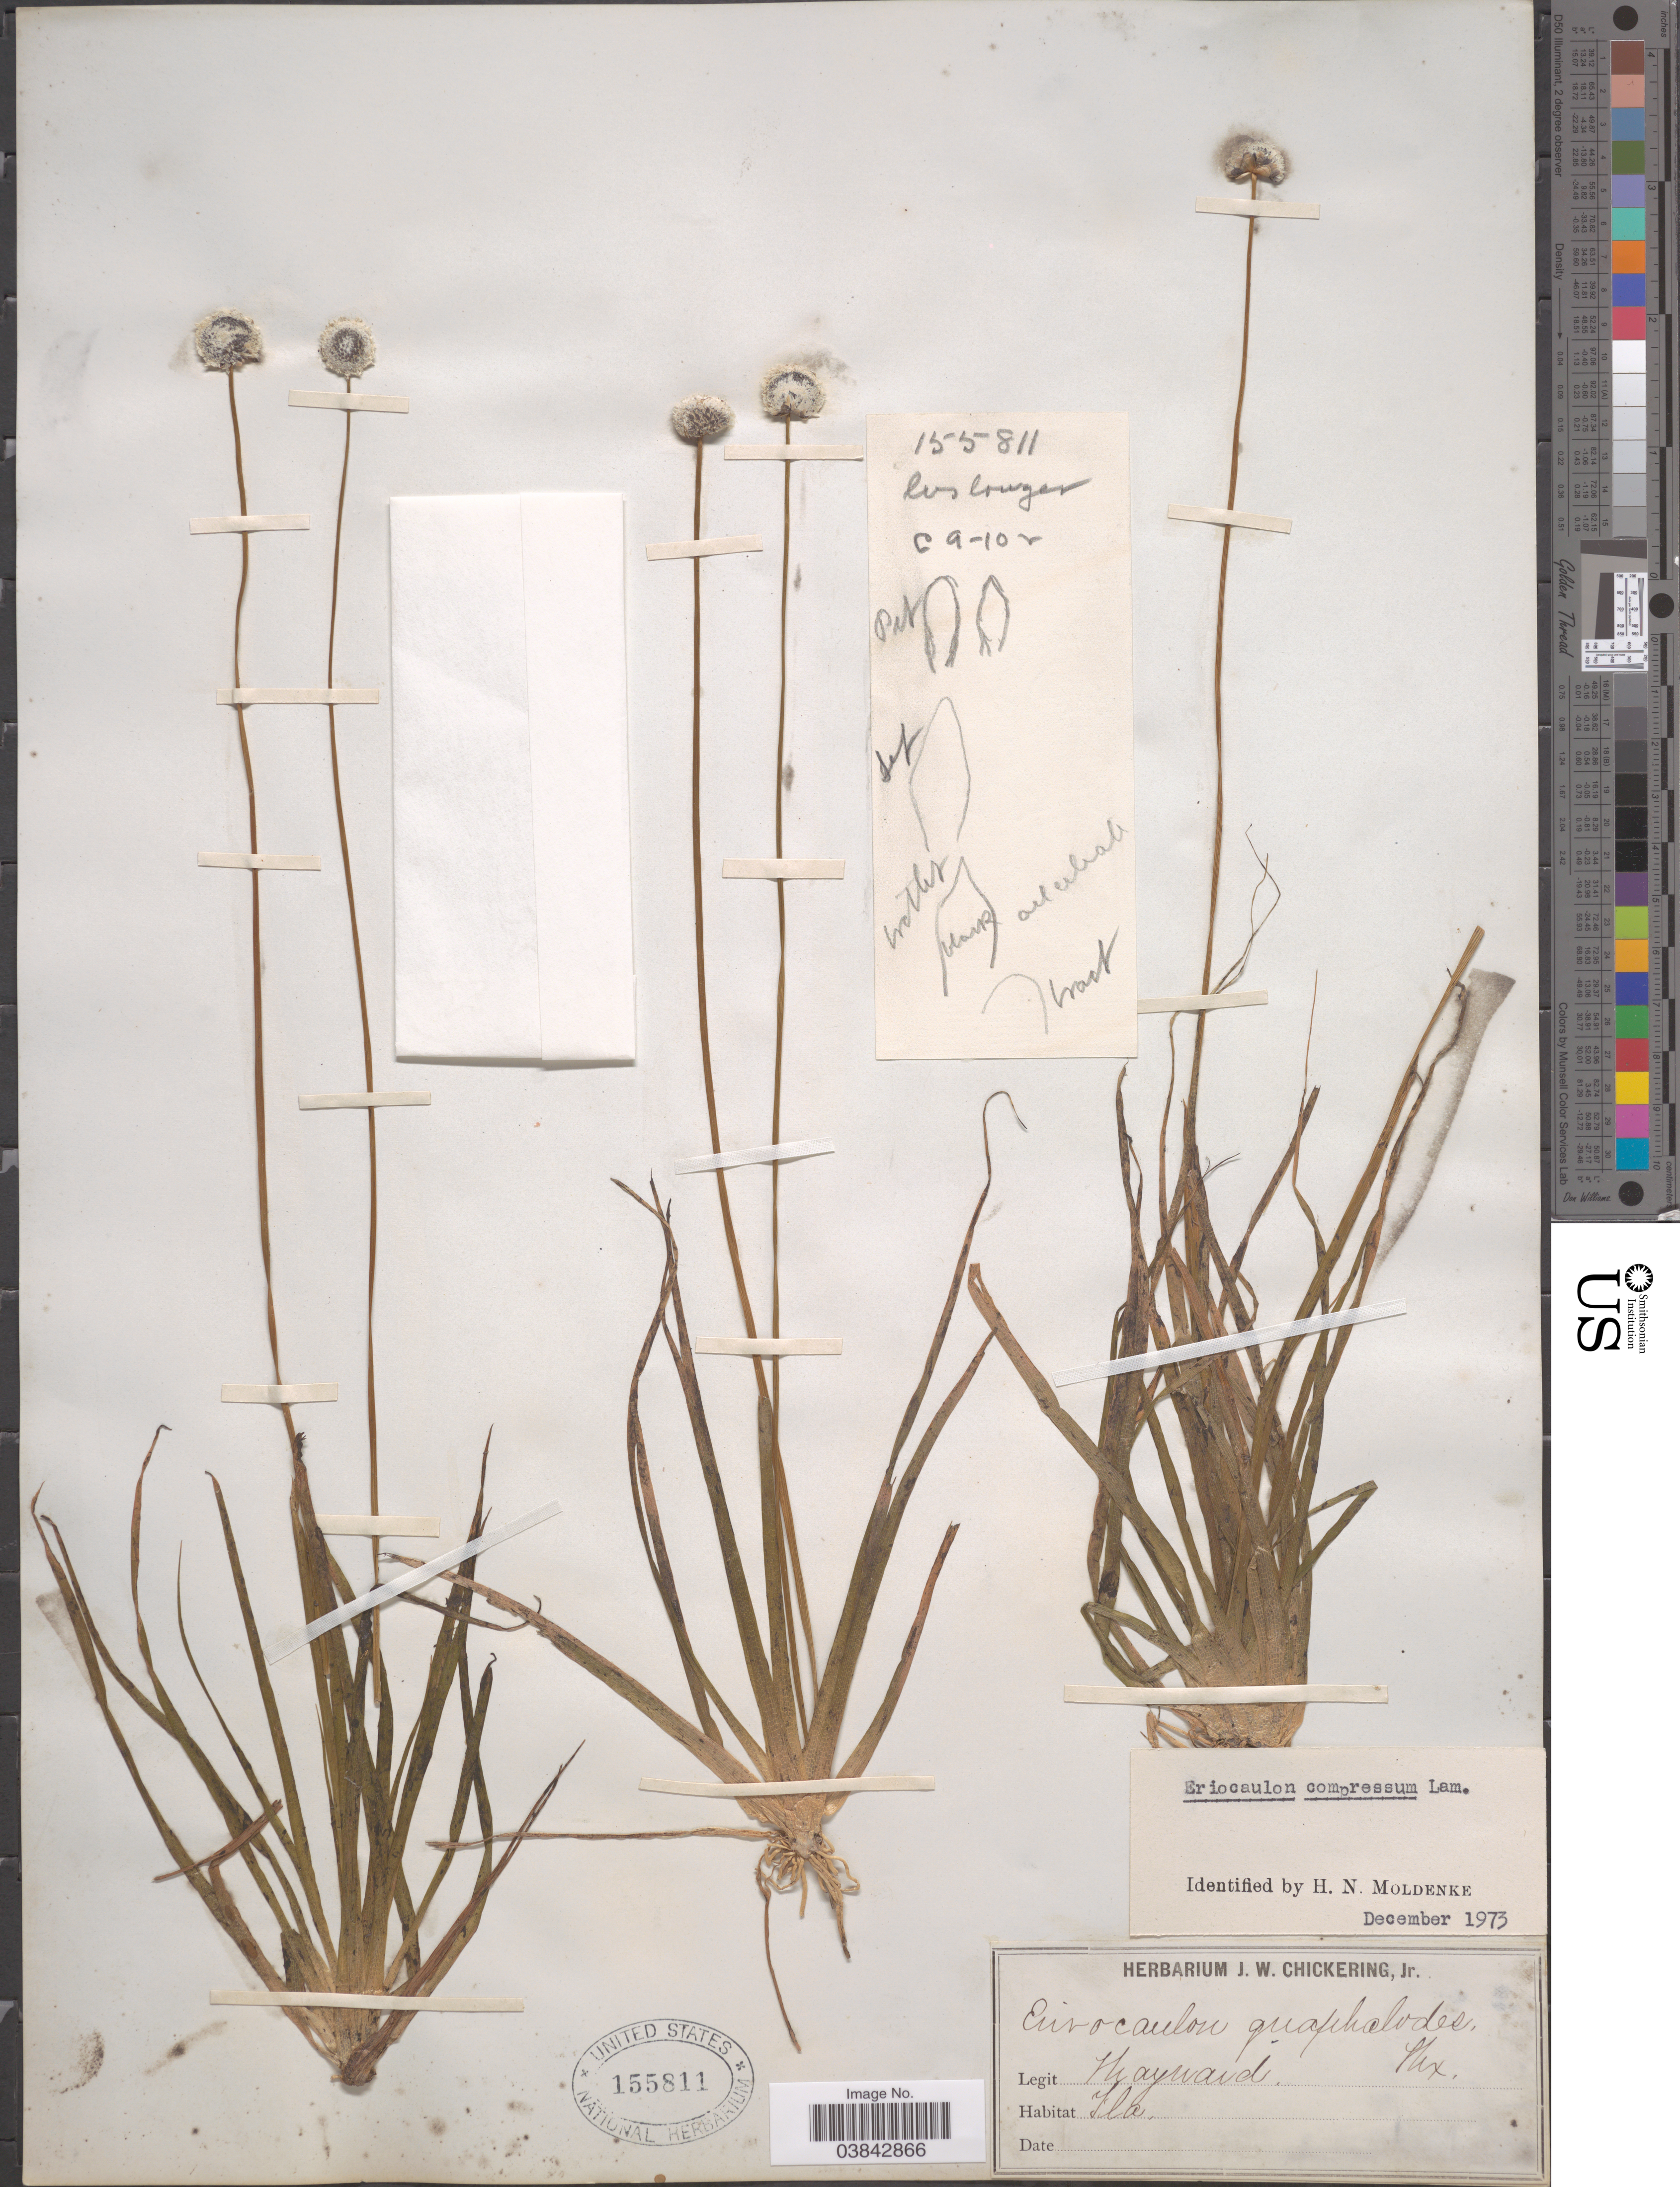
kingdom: Plantae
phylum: Tracheophyta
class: Liliopsida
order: Poales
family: Eriocaulaceae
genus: Eriocaulon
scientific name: Eriocaulon compressum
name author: Lam.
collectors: Hayward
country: United States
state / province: Florida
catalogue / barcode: US 155811